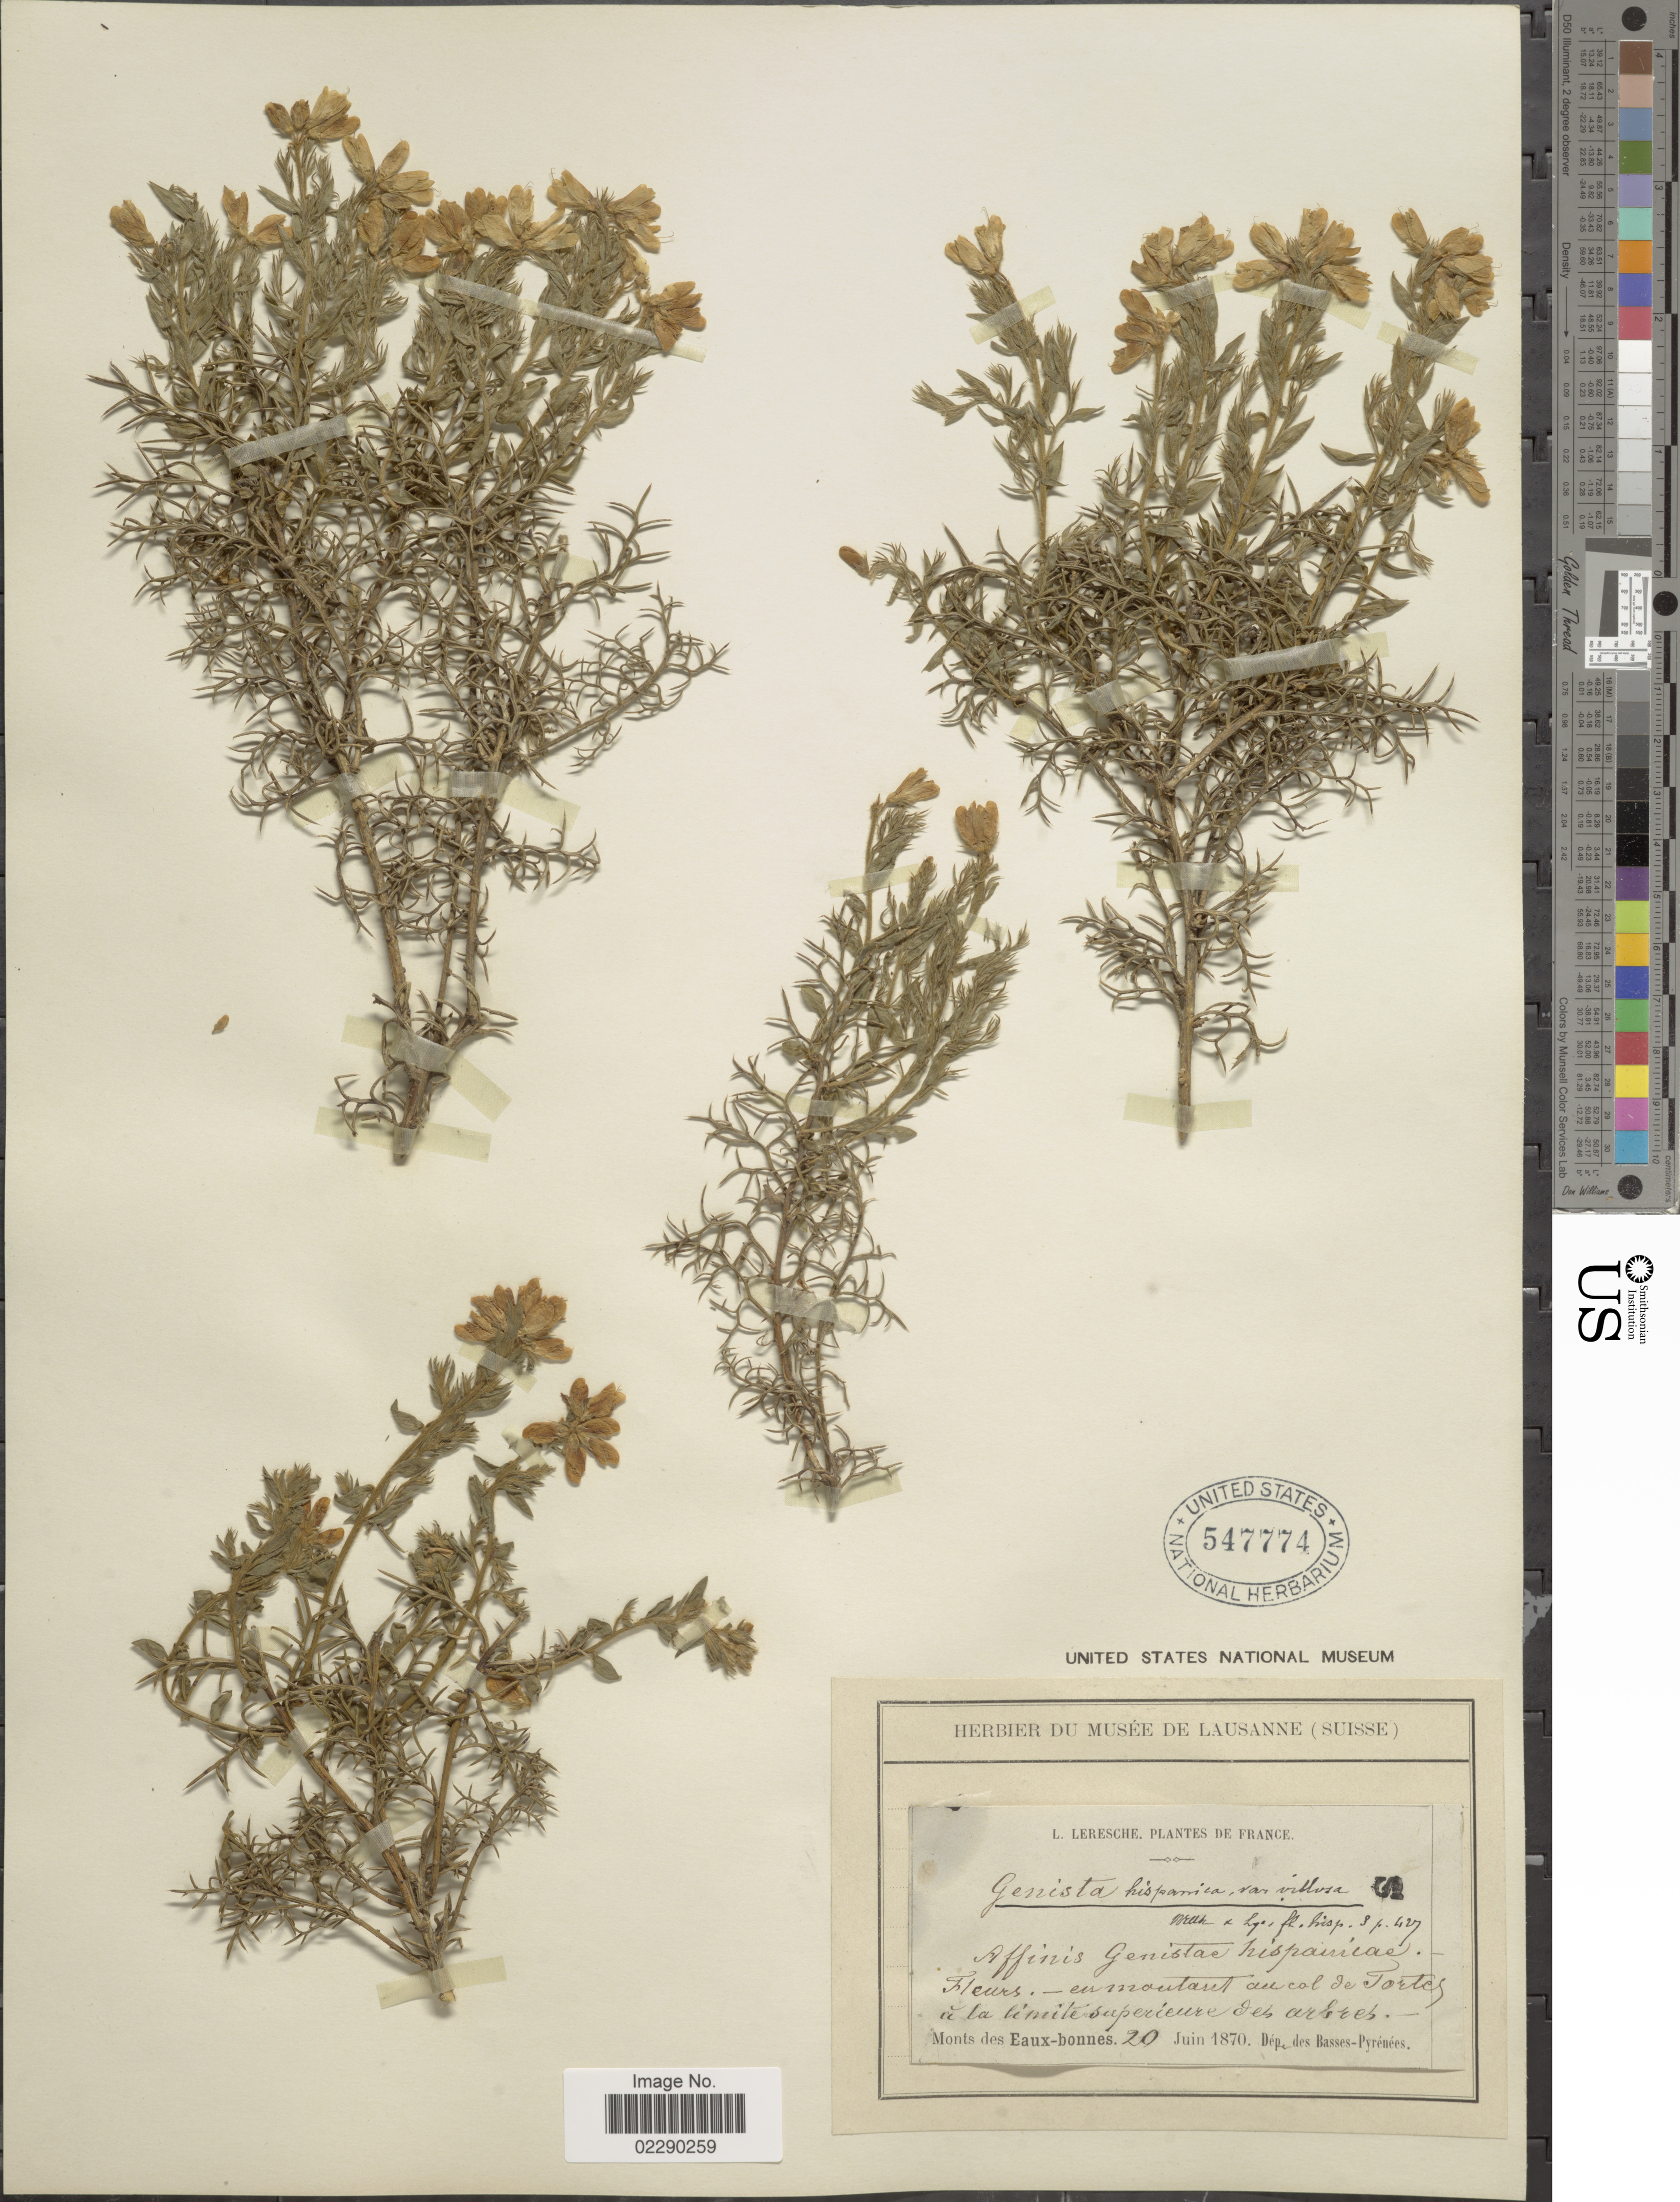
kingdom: Plantae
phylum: Tracheophyta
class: Magnoliopsida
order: Fabales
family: Fabaceae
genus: Genista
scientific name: Genista hispanica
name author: L.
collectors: L. Leresche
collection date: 1870-06-20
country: France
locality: Monts des Eaux-bonnes, dep. des Basses-Pyrenees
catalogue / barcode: US 547774